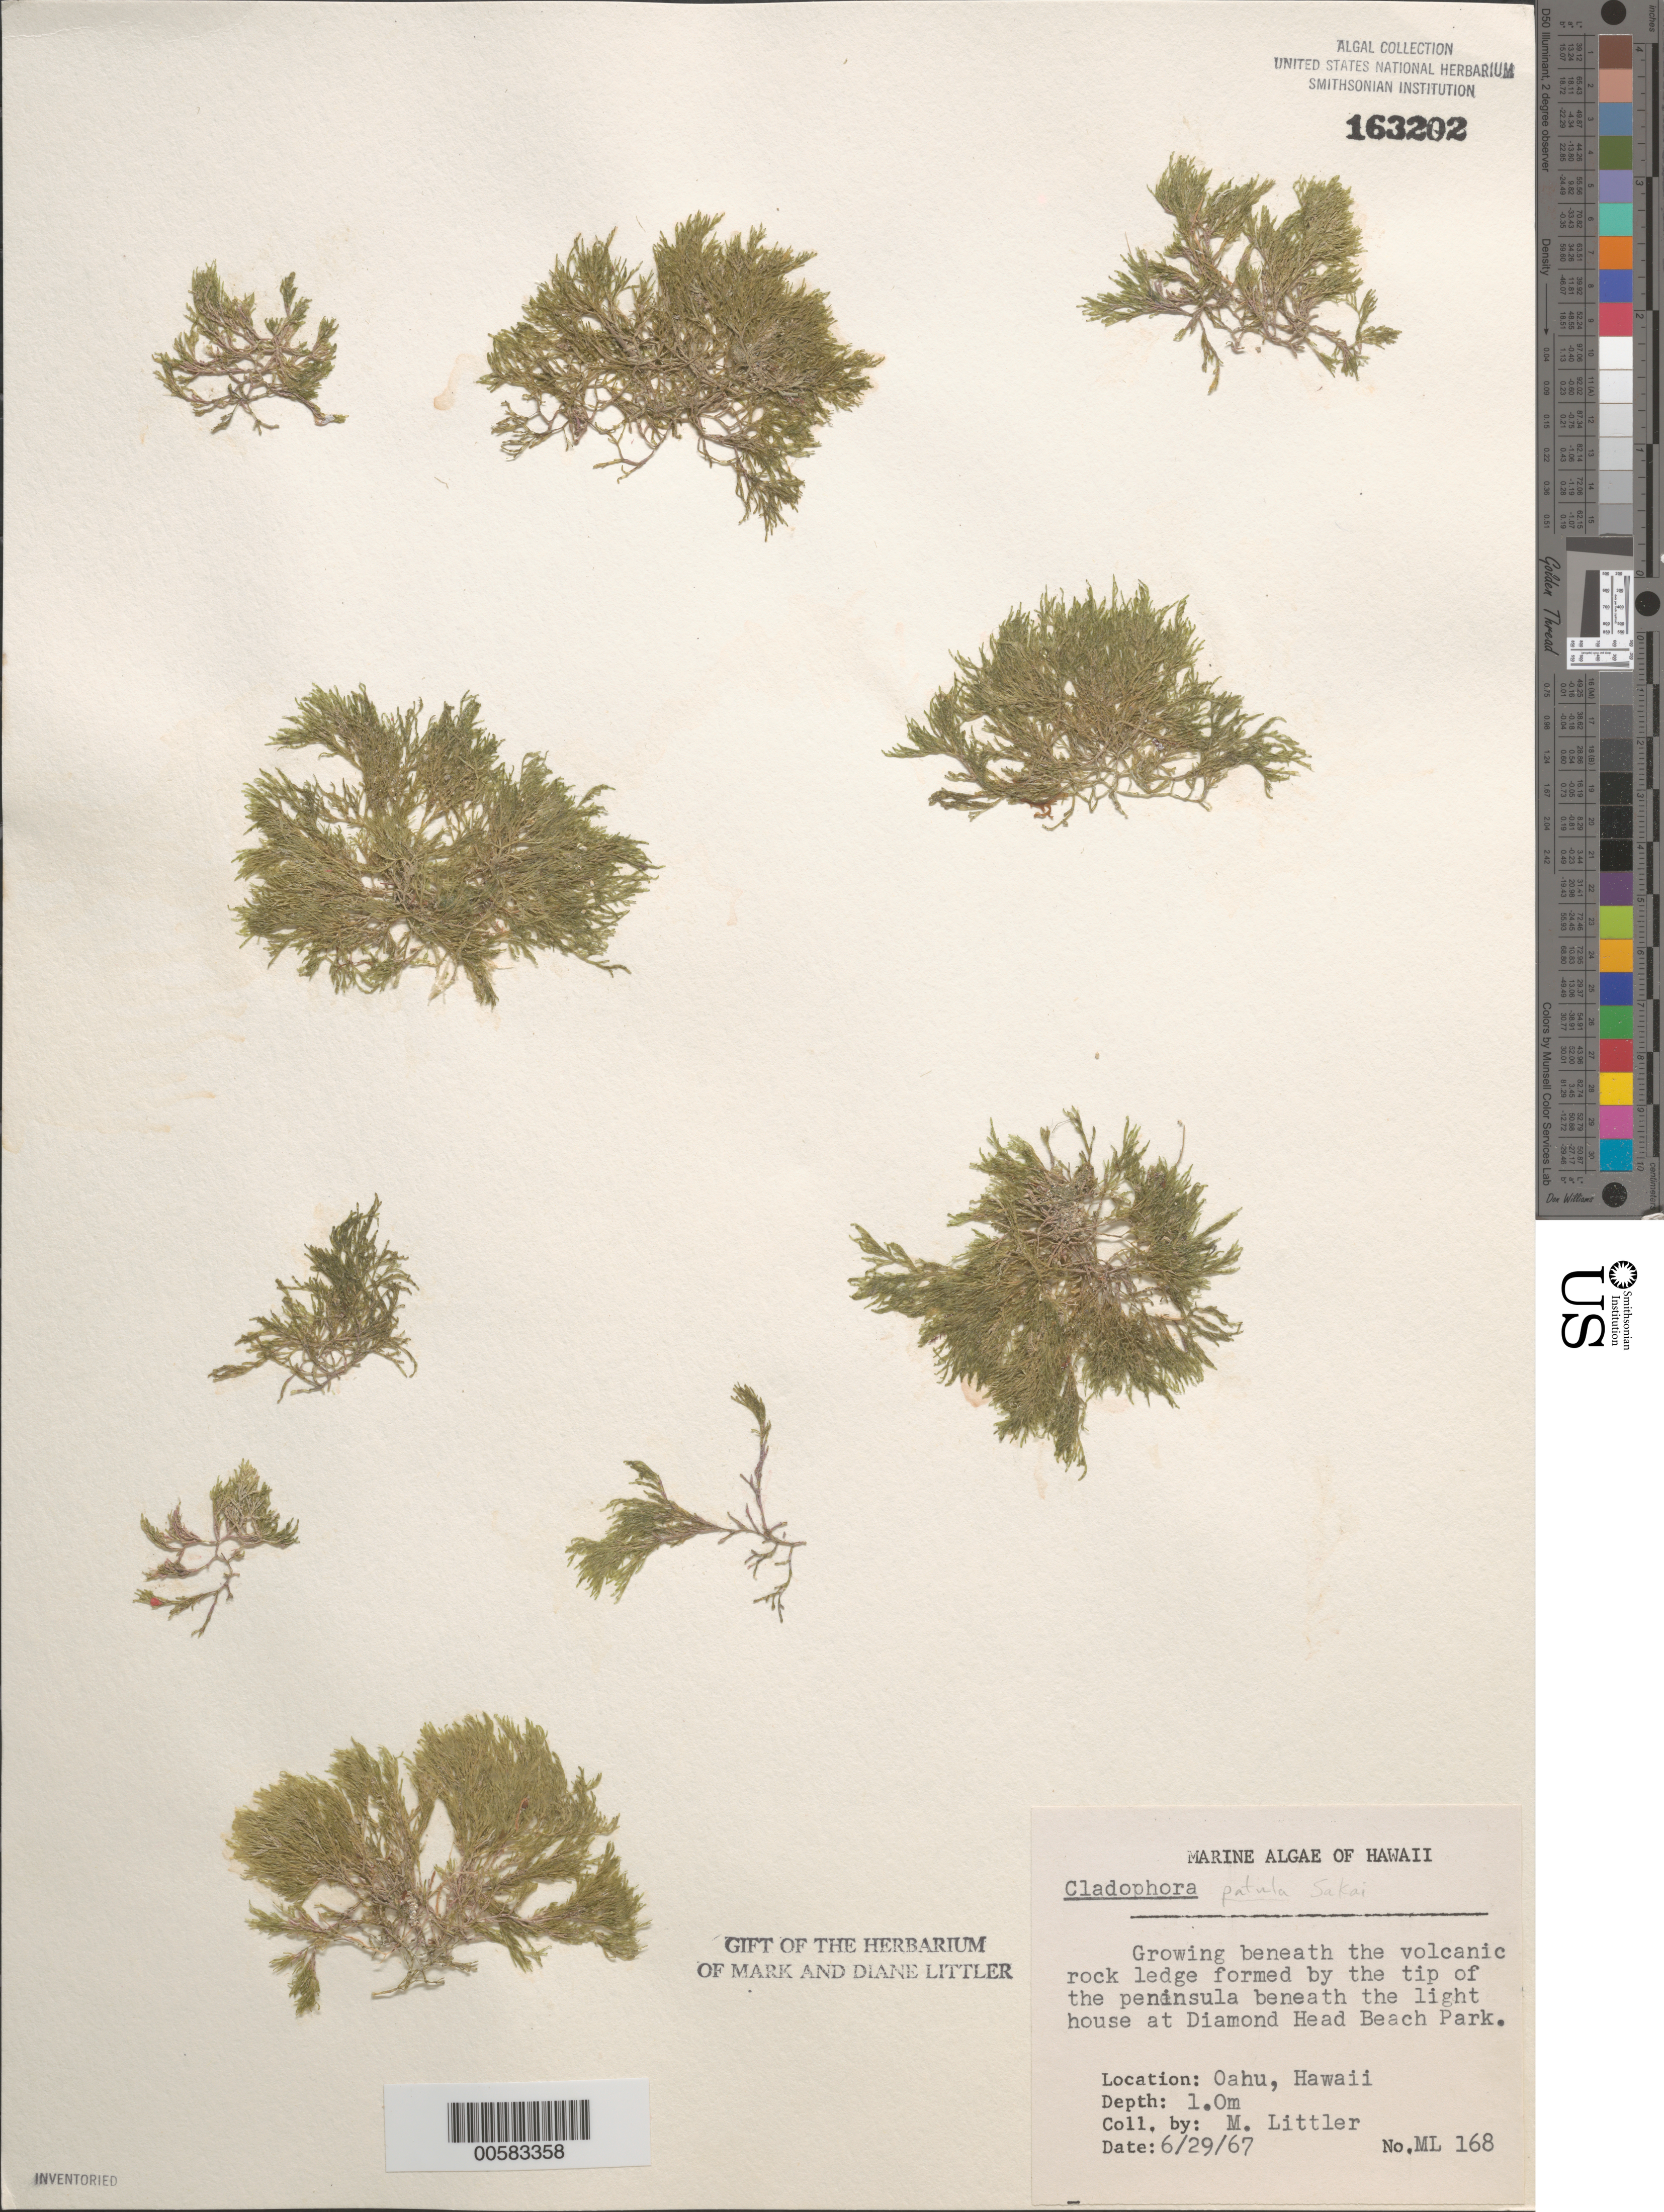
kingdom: Plantae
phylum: Chlorophyta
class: Ulvophyceae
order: Cladophorales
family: Cladophoraceae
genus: Lychaete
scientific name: Lychaete dotyana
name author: (W.J. Gilbert) M.J. Wynne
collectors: M. M. Littler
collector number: ML 168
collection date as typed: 29 Jun 1967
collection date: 1967-06-29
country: United States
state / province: Hawaii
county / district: Honolulu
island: Oahu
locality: Diamond Head Beach Park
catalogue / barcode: US 163202